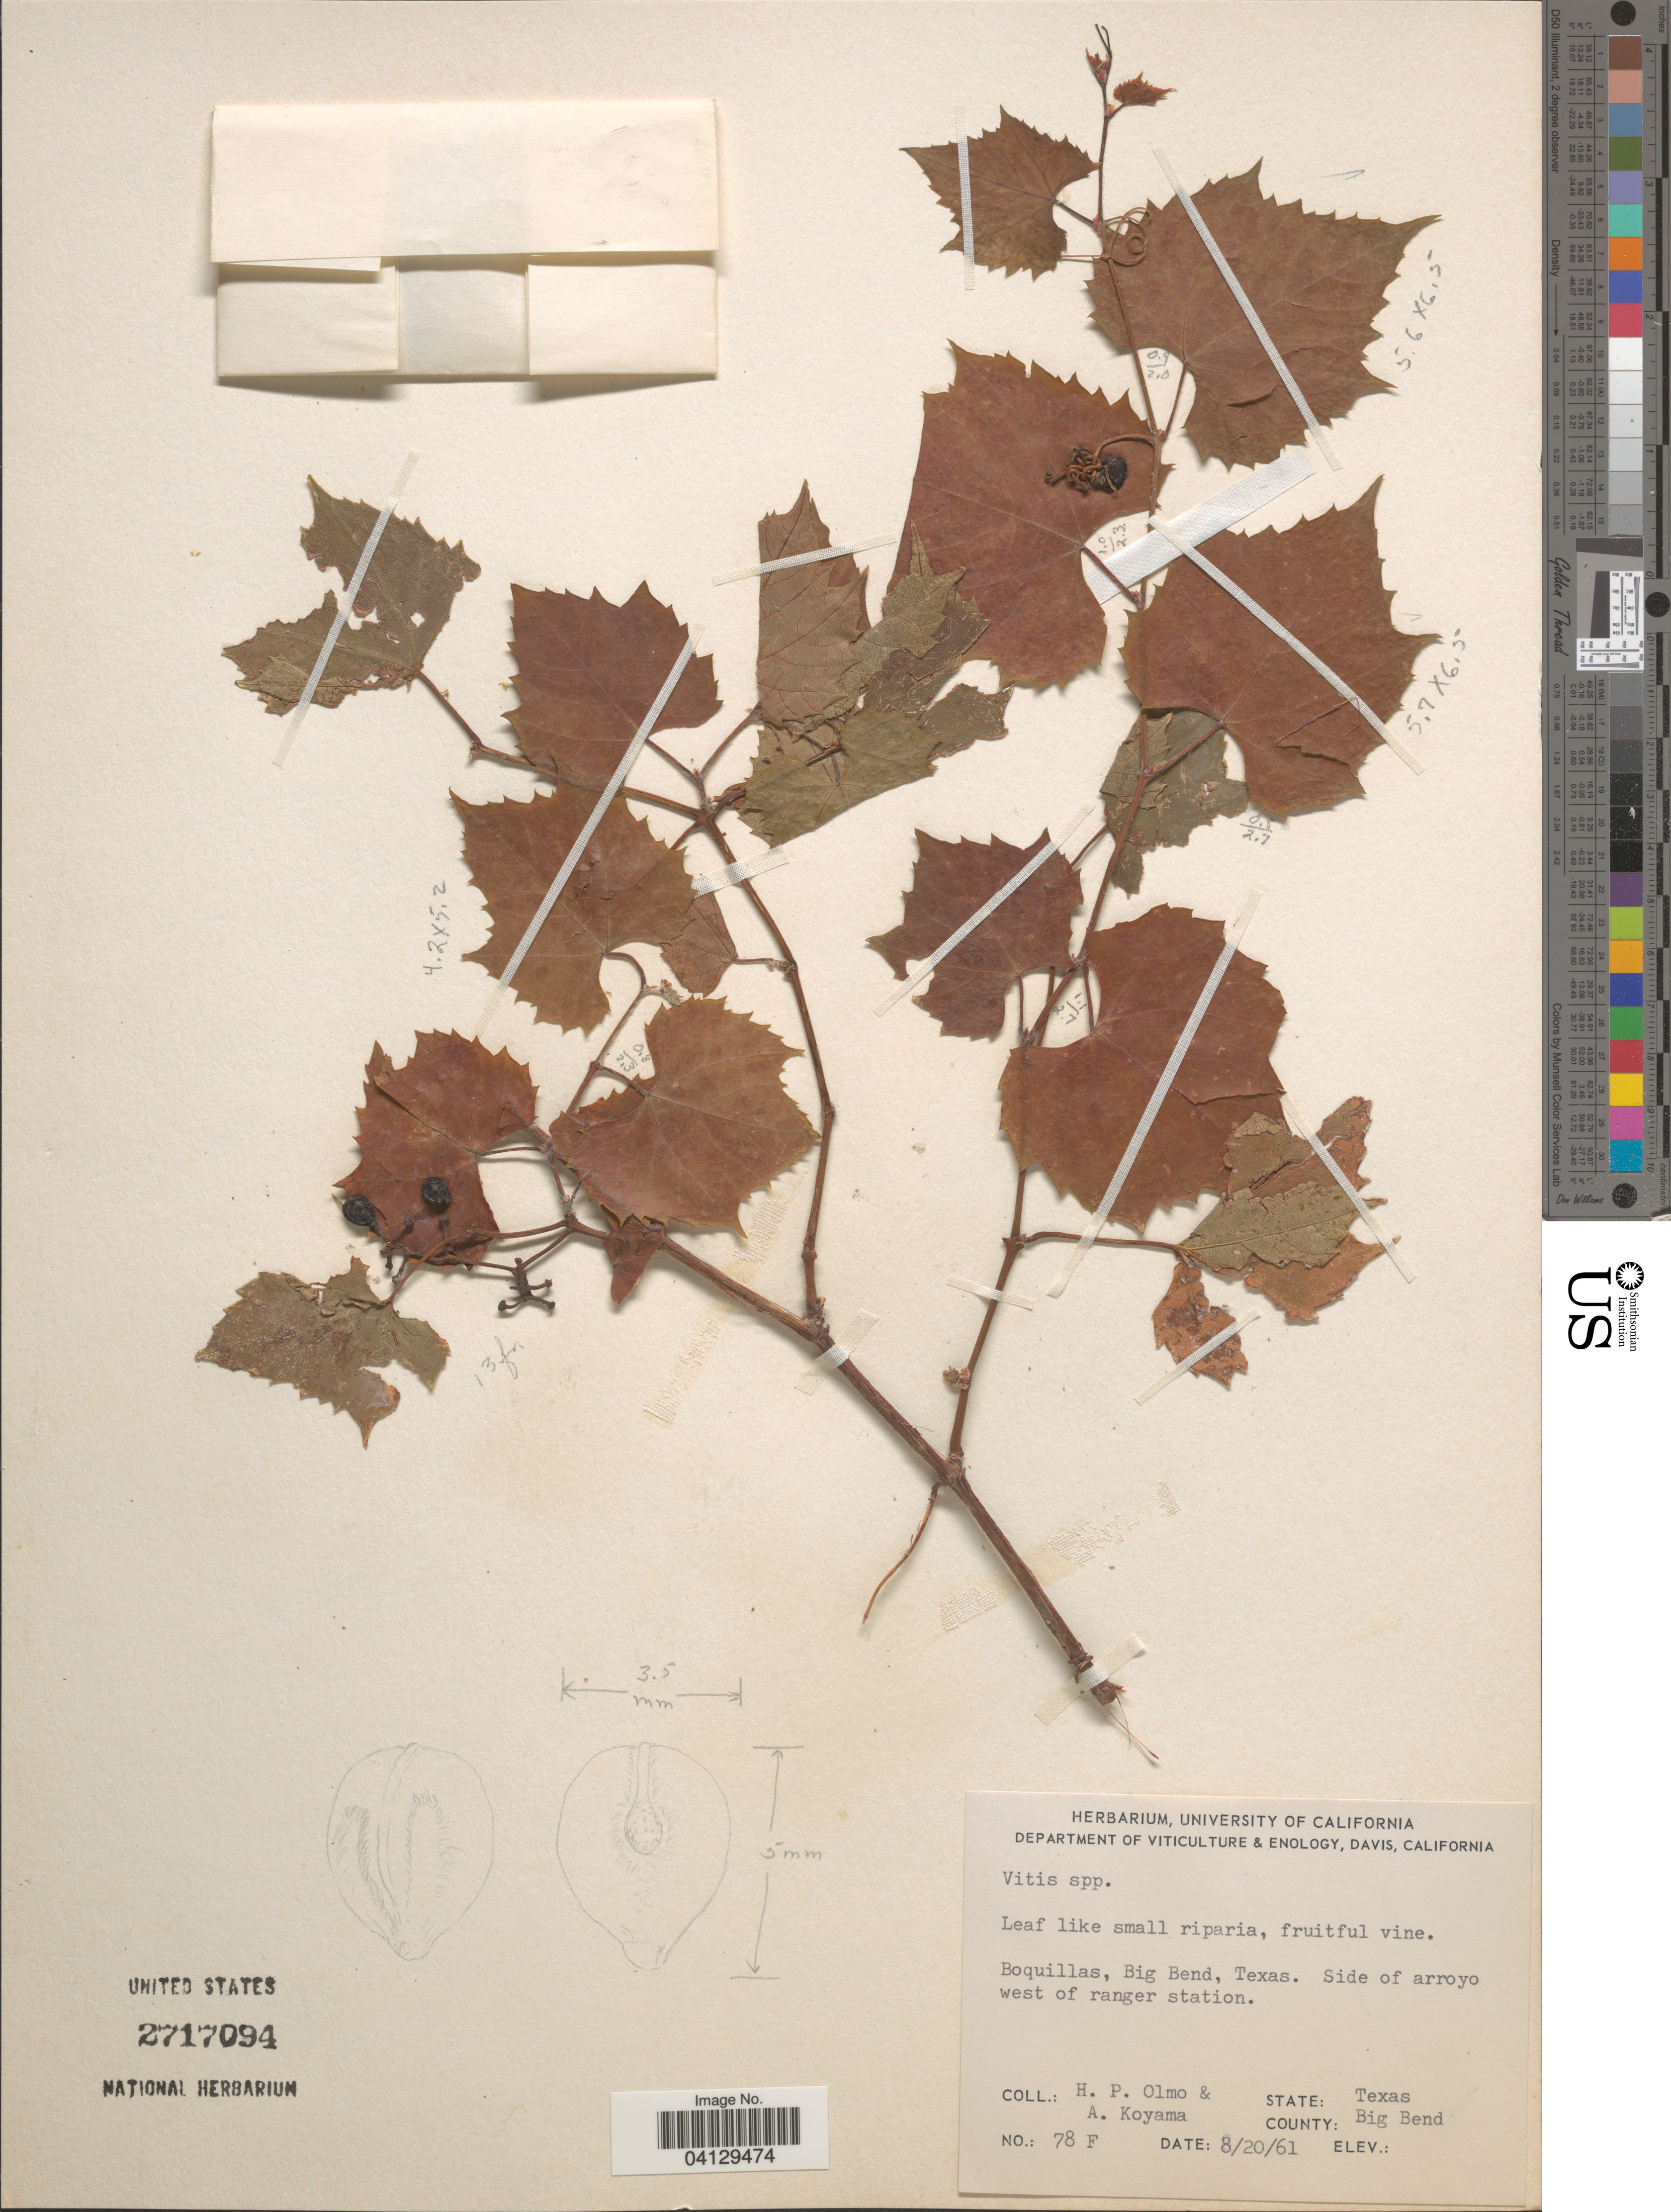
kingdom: Plantae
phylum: Tracheophyta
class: Magnoliopsida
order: Vitales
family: Vitaceae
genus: Vitis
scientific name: Vitis sp.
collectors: H. Olmo & A. Koyama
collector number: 78F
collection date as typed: Transcribed d/m/y: 20/8/61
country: United States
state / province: Texas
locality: Boquillas, Big Bend. Side of arroyo west of ranger station. County: Big Bend.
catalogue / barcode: US 2717094